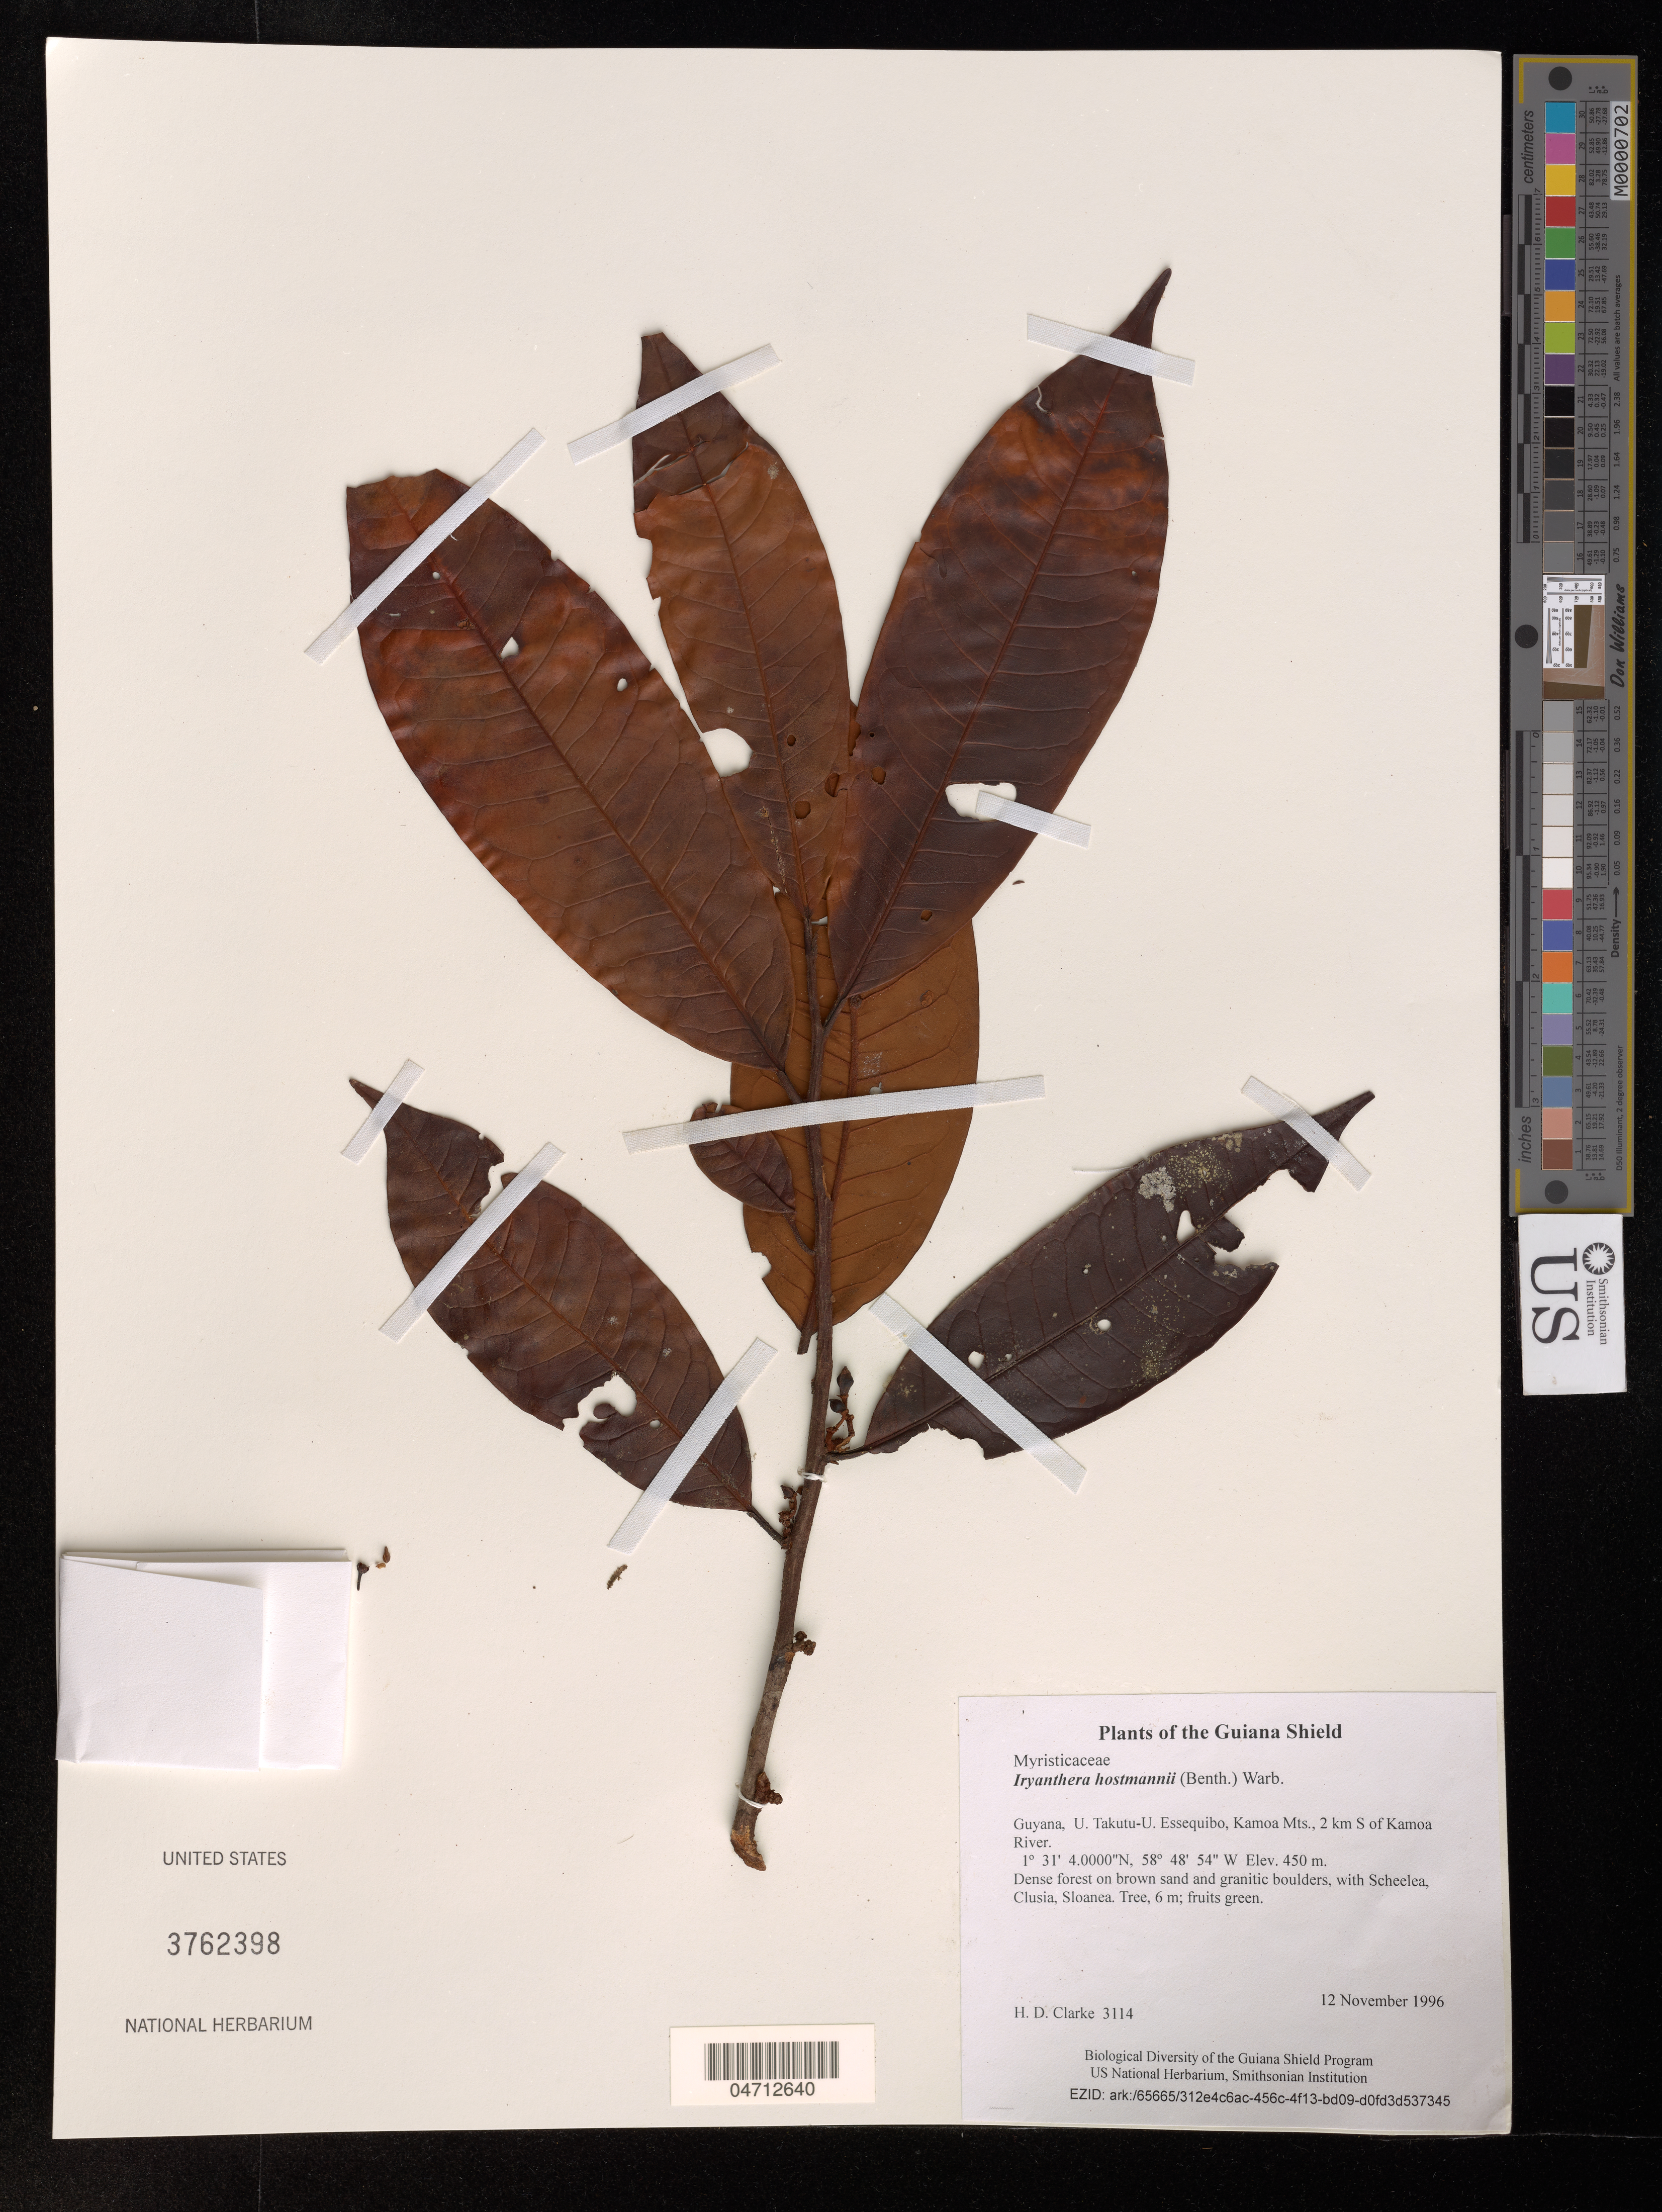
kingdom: Plantae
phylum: Tracheophyta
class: Magnoliopsida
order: Magnoliales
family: Myristicaceae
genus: Iryanthera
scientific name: Iryanthera hostmannii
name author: (Benth.) Warb.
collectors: H. D. Clarke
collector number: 3114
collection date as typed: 12 November 1996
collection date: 1996-11-12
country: Guyana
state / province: U. Takutu-U. Essequibo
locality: Kamoa Mts., 2 km S of Kamoa River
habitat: Dense forest on brown sand and granitic boulders, with Scheelea, Clusia, Sloanea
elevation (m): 450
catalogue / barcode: US 3762398